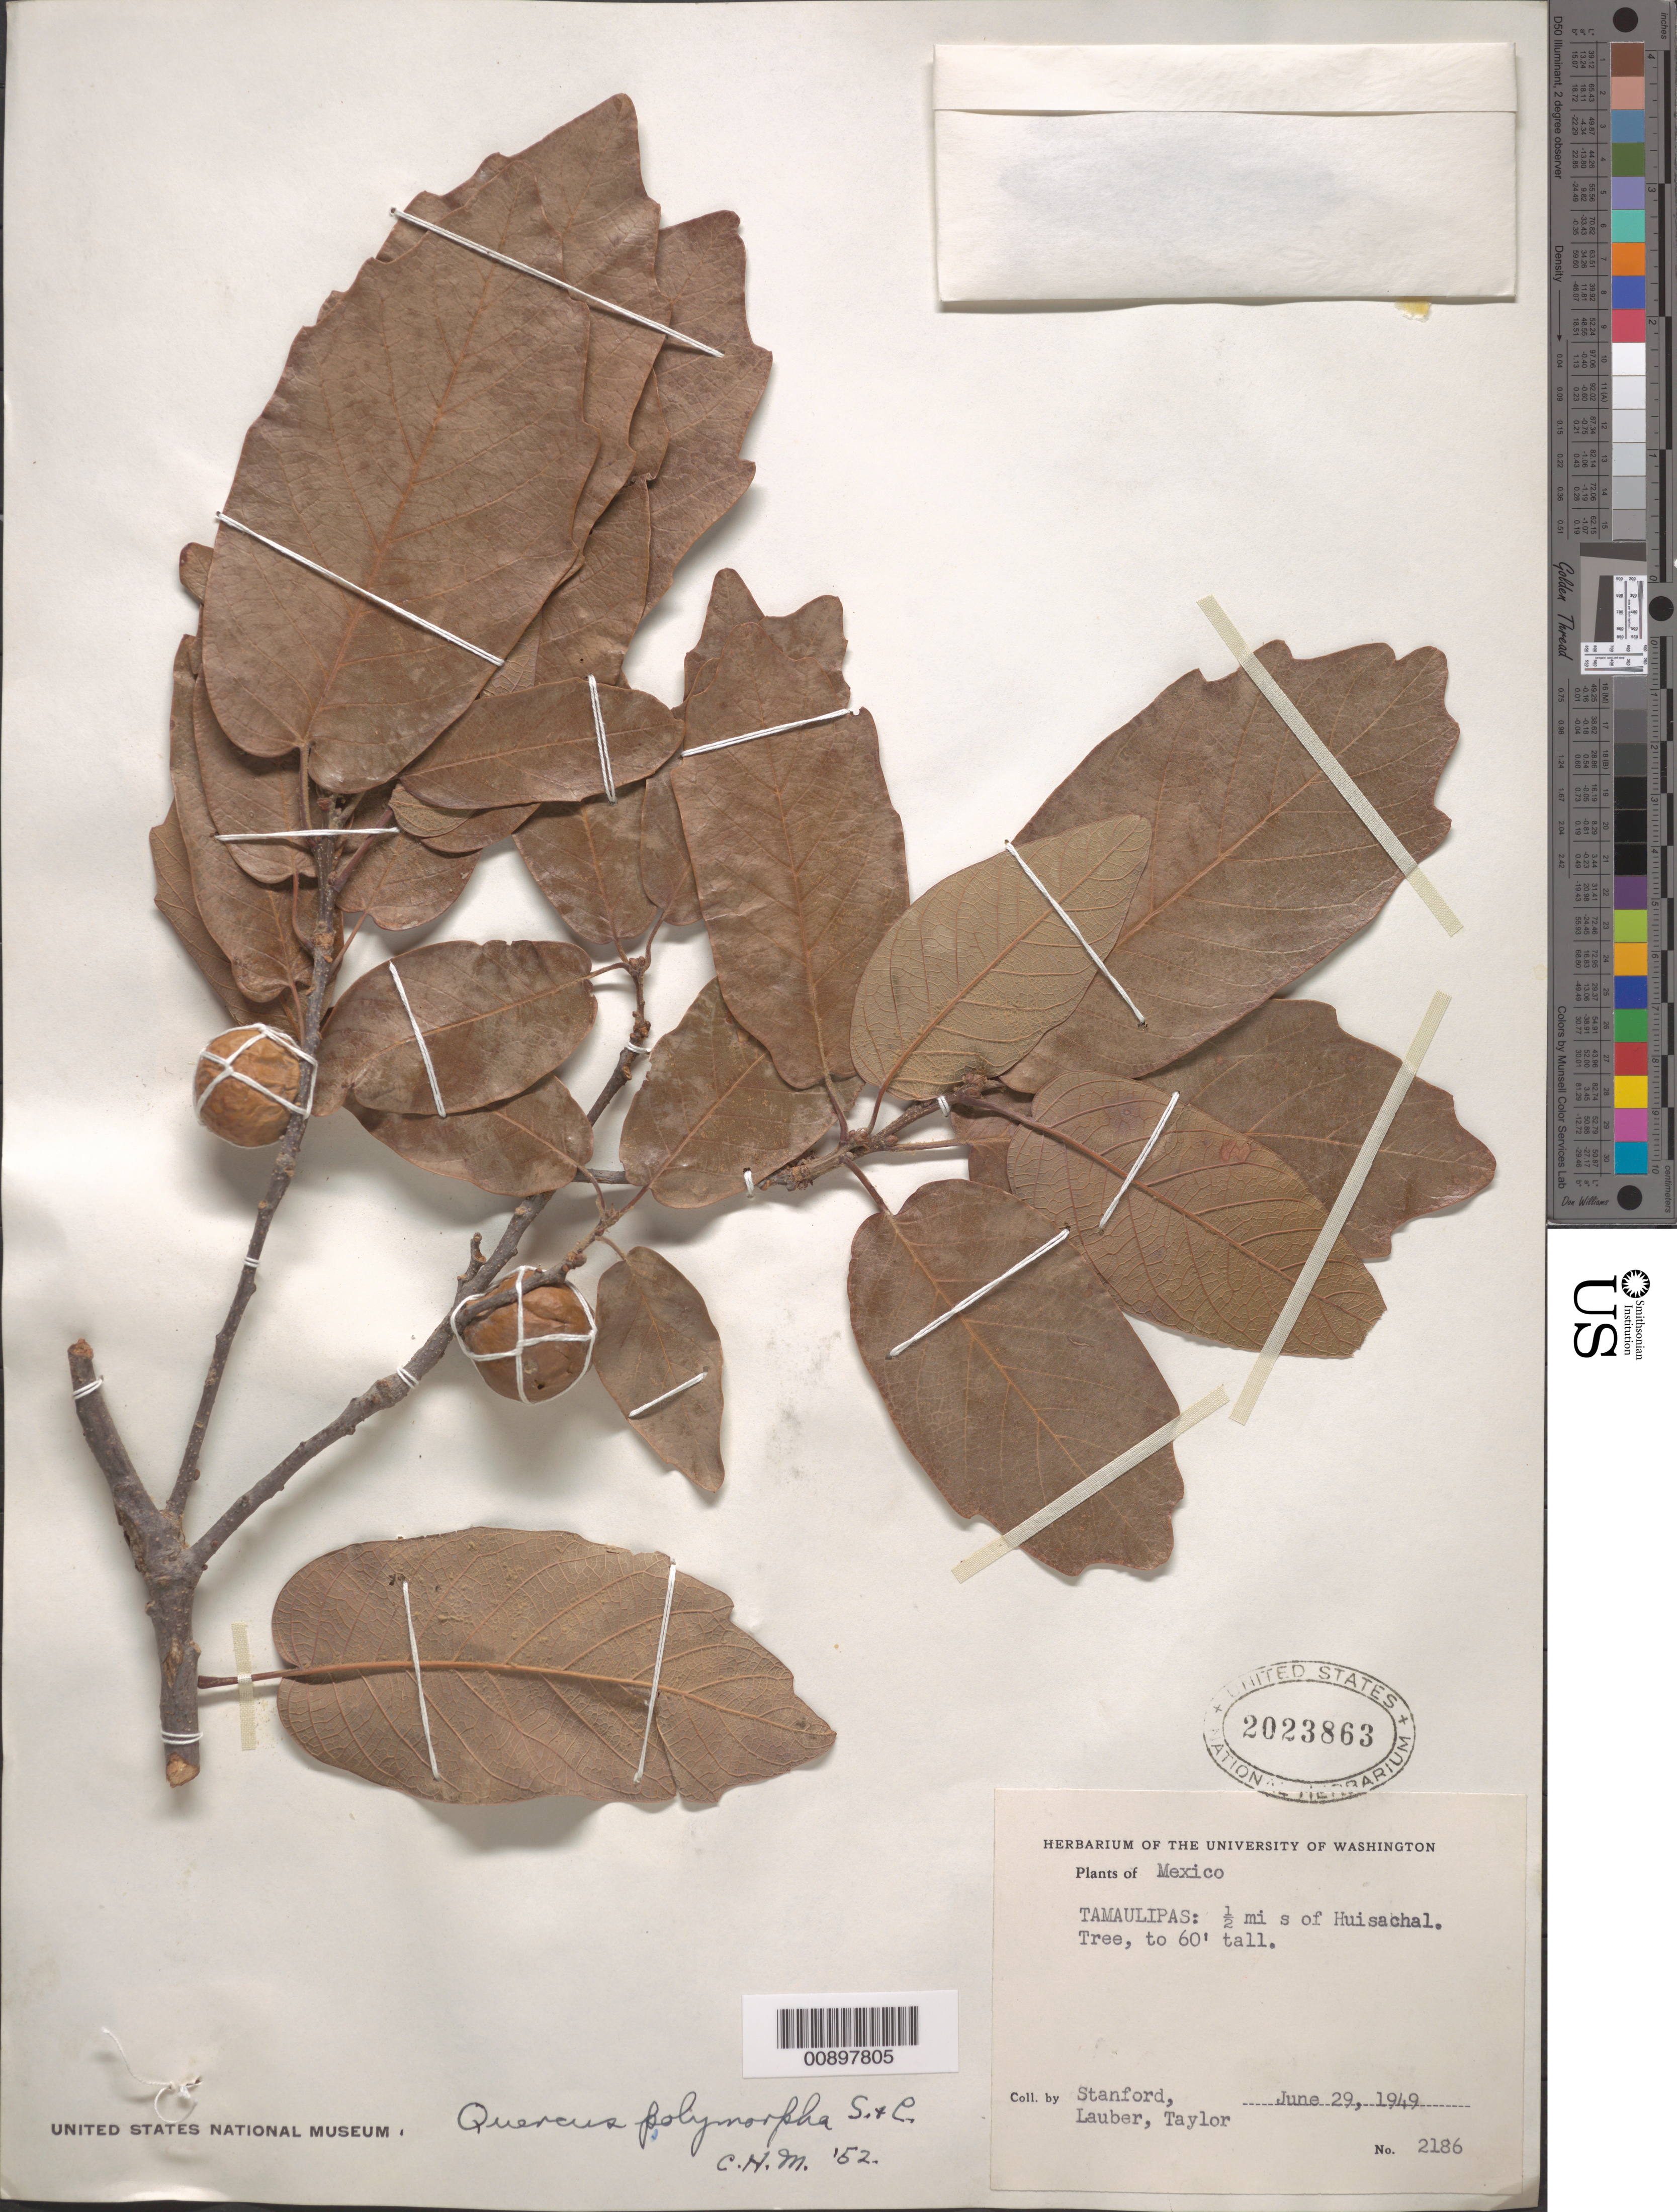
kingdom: Plantae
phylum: Tracheophyta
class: Magnoliopsida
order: Fagales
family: Fagaceae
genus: Quercus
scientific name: Quercus polymorpha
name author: Schltdl. & Cham.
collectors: -. Stanford, Lauber, -- & -- Taylor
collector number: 2186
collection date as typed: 29 Jun 1949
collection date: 1949-06-29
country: Mexico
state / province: Tamaulipas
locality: Tamaulipas, ½ mi S of Huisachal.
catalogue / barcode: US 2023863